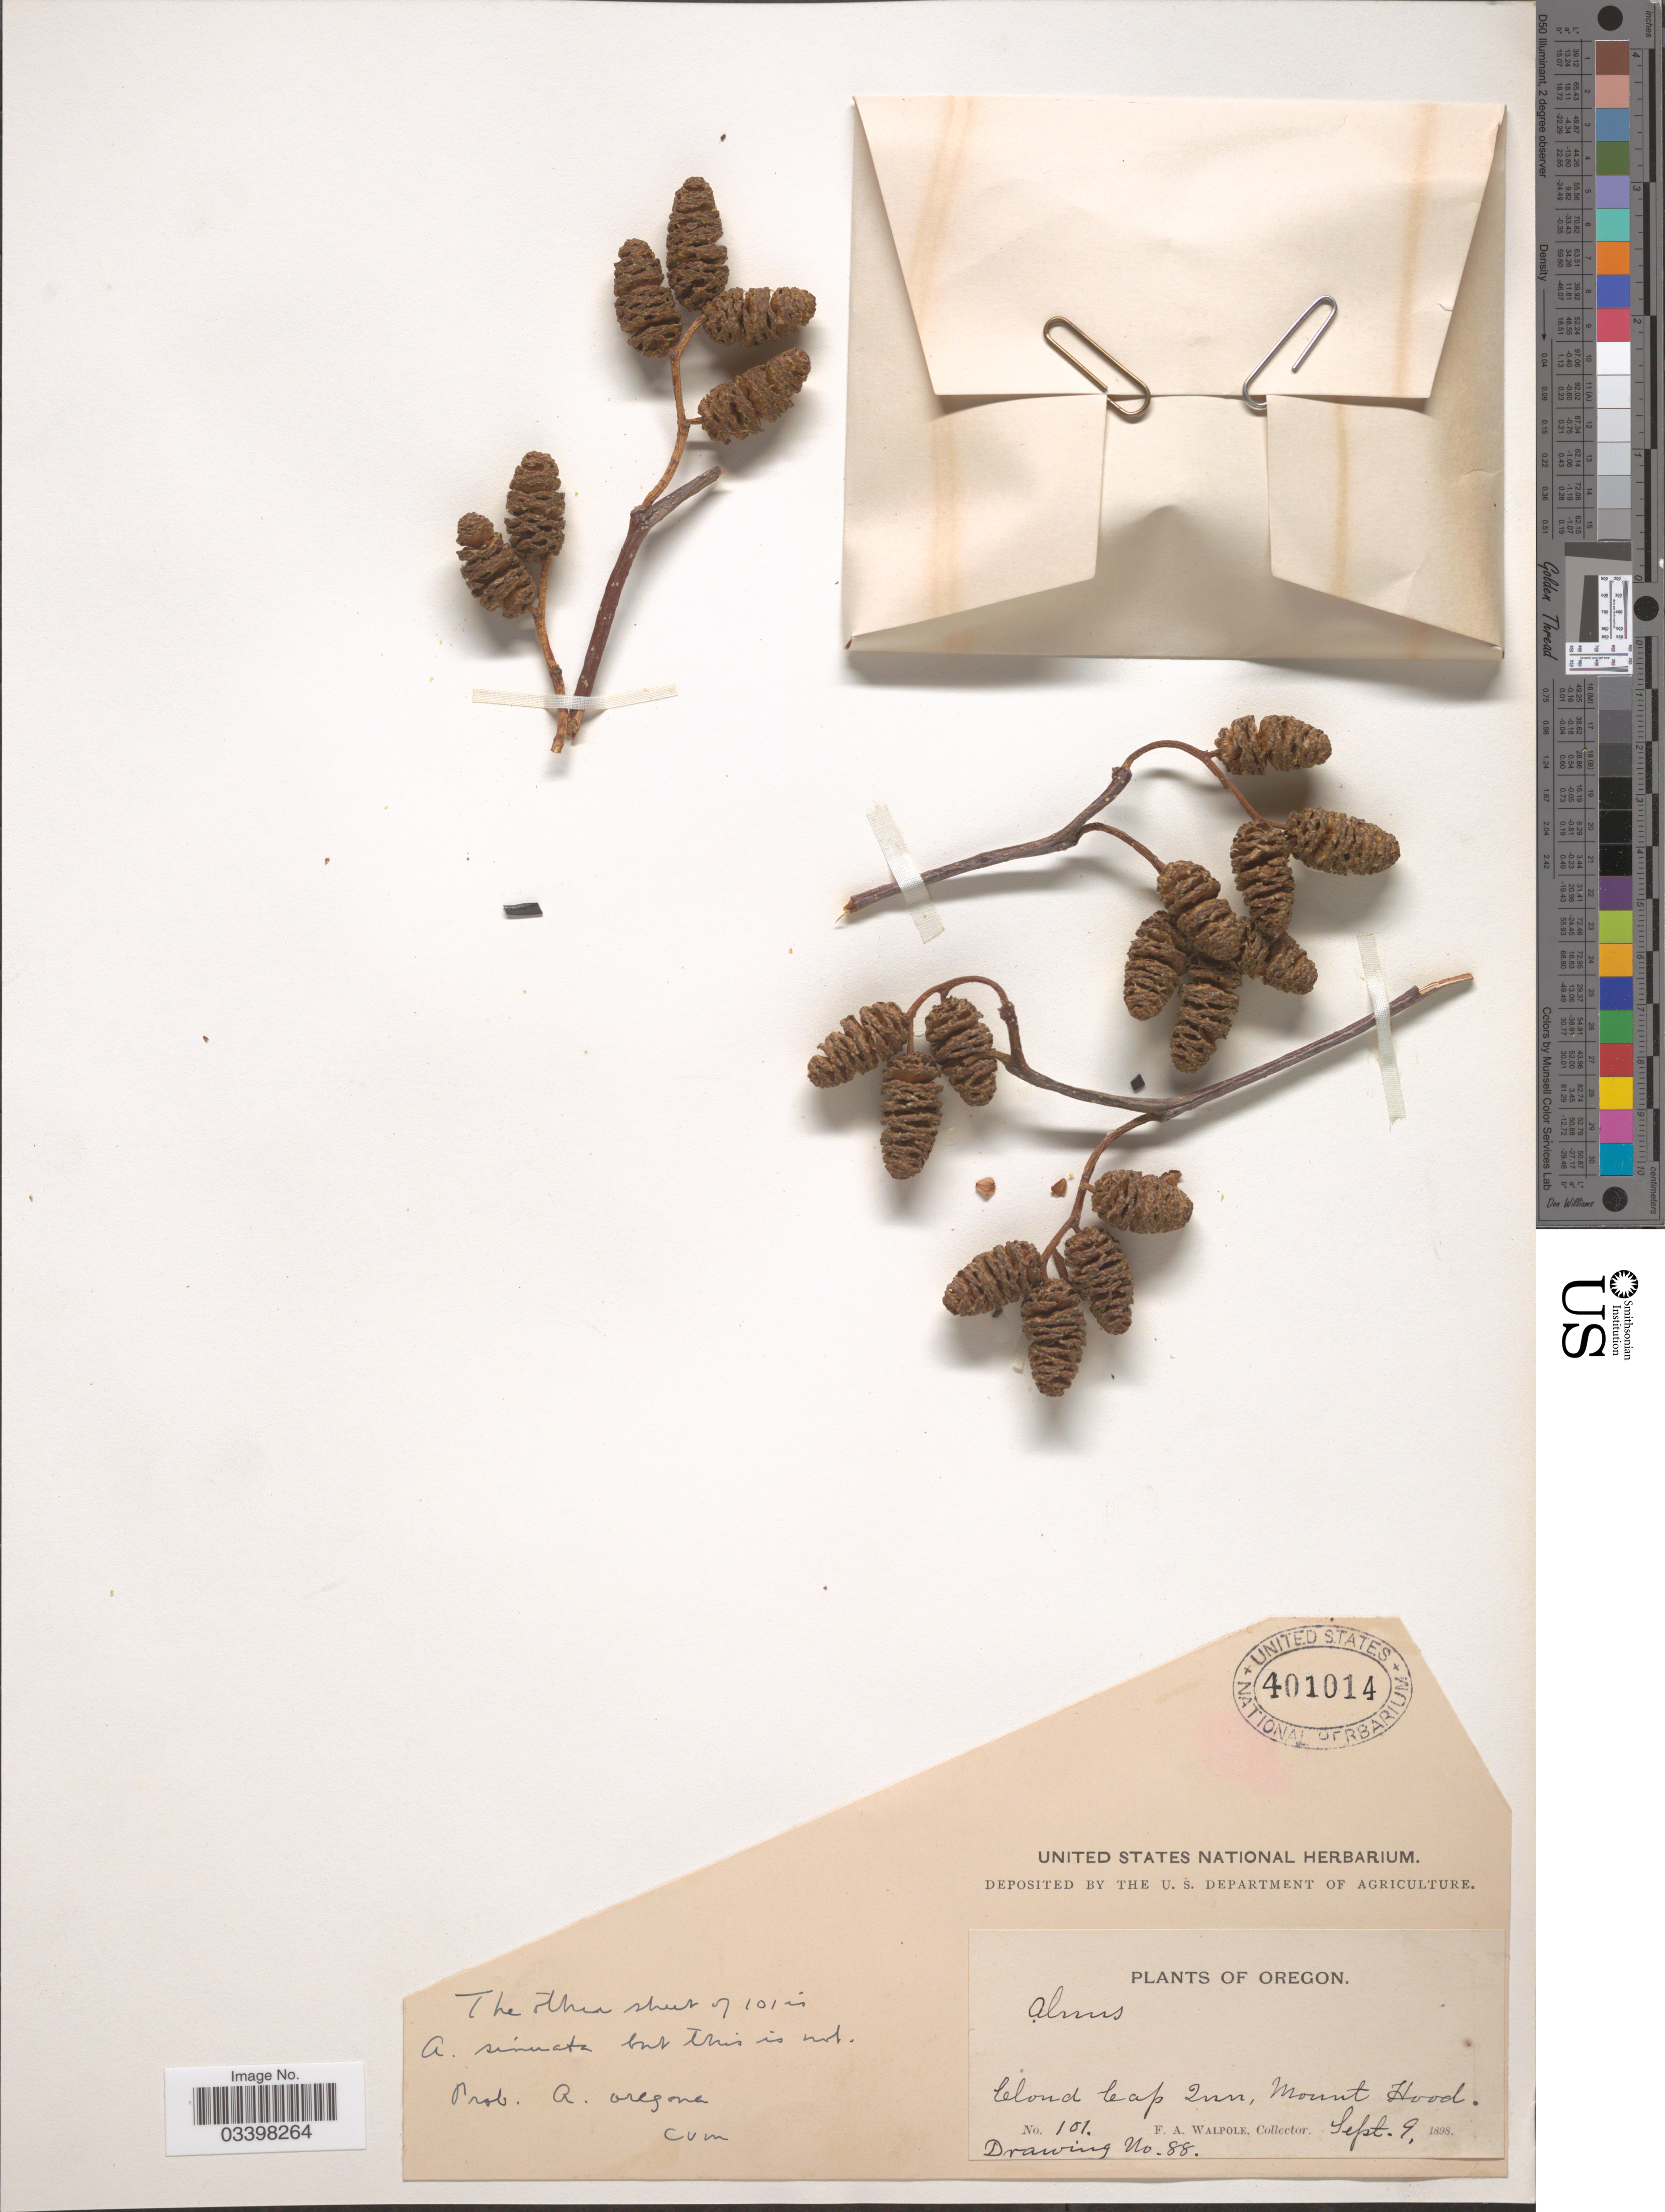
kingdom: Plantae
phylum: Tracheophyta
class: Magnoliopsida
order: Fagales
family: Betulaceae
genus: Alnus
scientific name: Alnus rubra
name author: Bong.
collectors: F. Walpole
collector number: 101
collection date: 1898-09-09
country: United States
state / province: Oregon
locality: Cloud Cap Inn, Mount Hood.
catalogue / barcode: US 401014